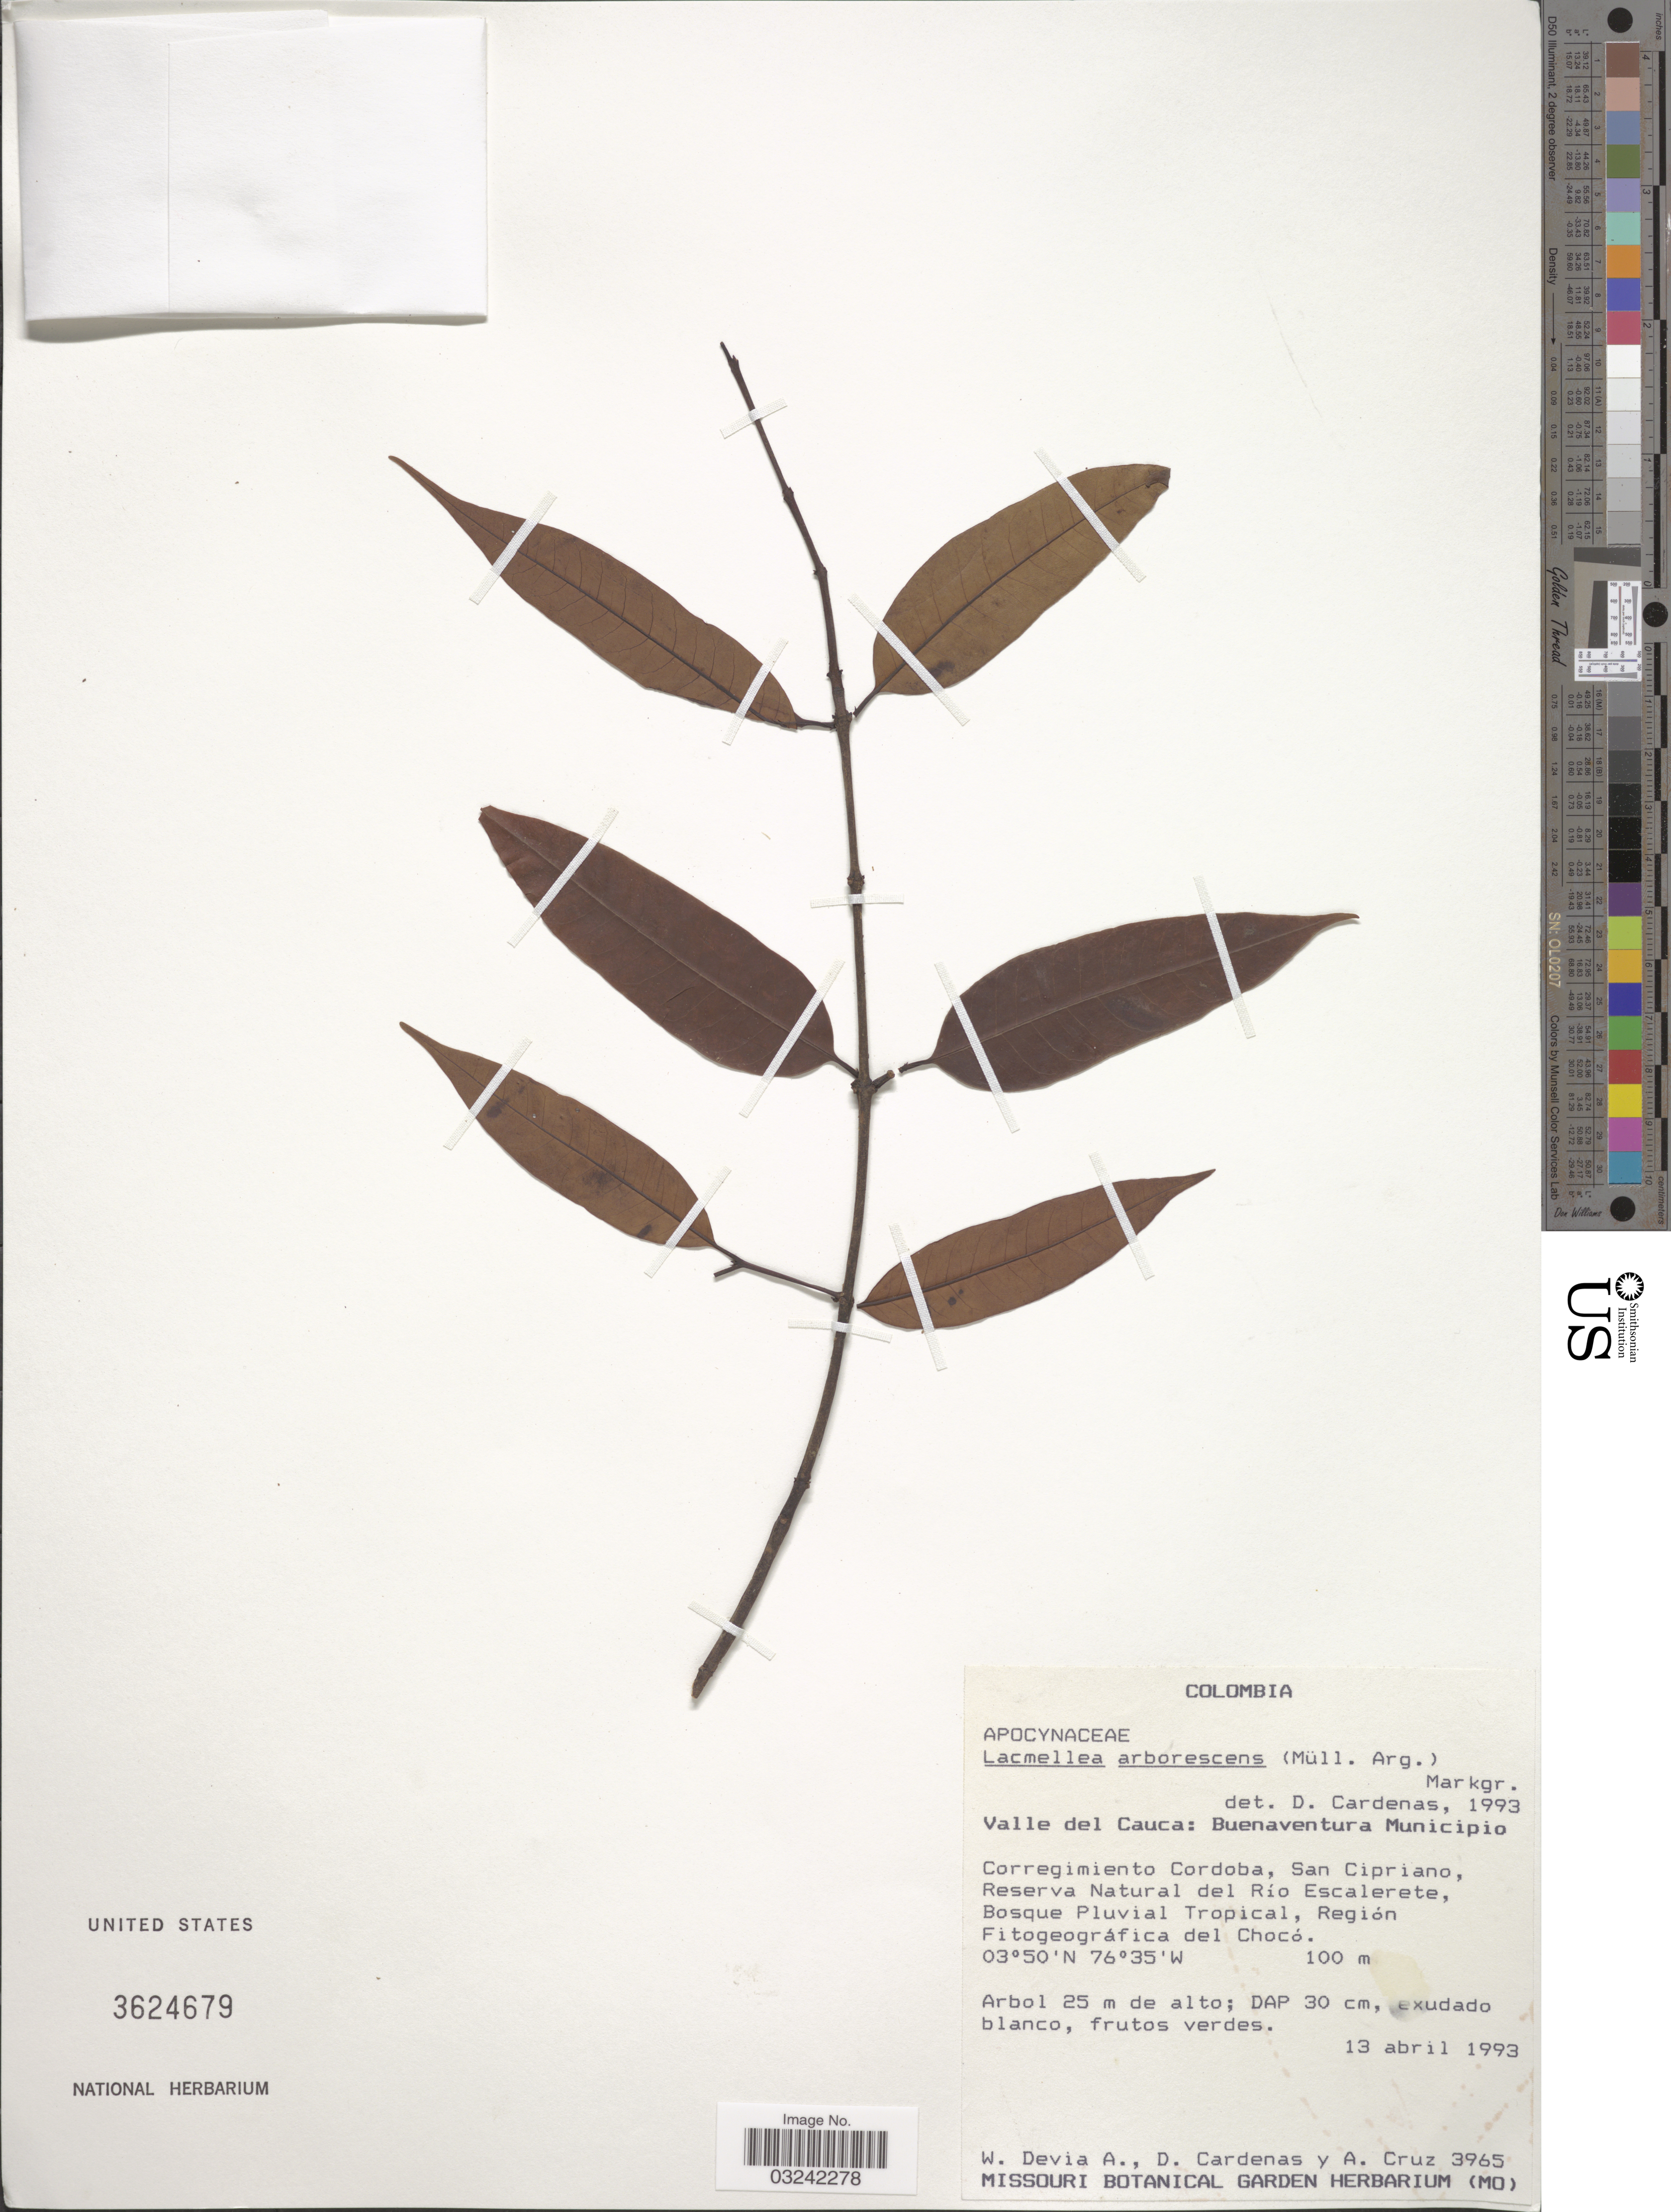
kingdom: Plantae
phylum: Tracheophyta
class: Magnoliopsida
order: Gentianales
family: Apocynaceae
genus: Lacmellea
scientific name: Lacmellea arborescens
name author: (Müll. Arg.) Markgr.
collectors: W. Devia, D. Cardenas & A. Cruz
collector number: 3965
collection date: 1993-04-13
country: Colombia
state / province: Valle del Cauca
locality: Buenaventura Municipio. Corregimiento Cordoba, San Cipriano, Reserva Natural del Río Escalarete, Bosque Pluvial Tropical, Región Fitogeográfica del Chocó.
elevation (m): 100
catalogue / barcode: US 3624679